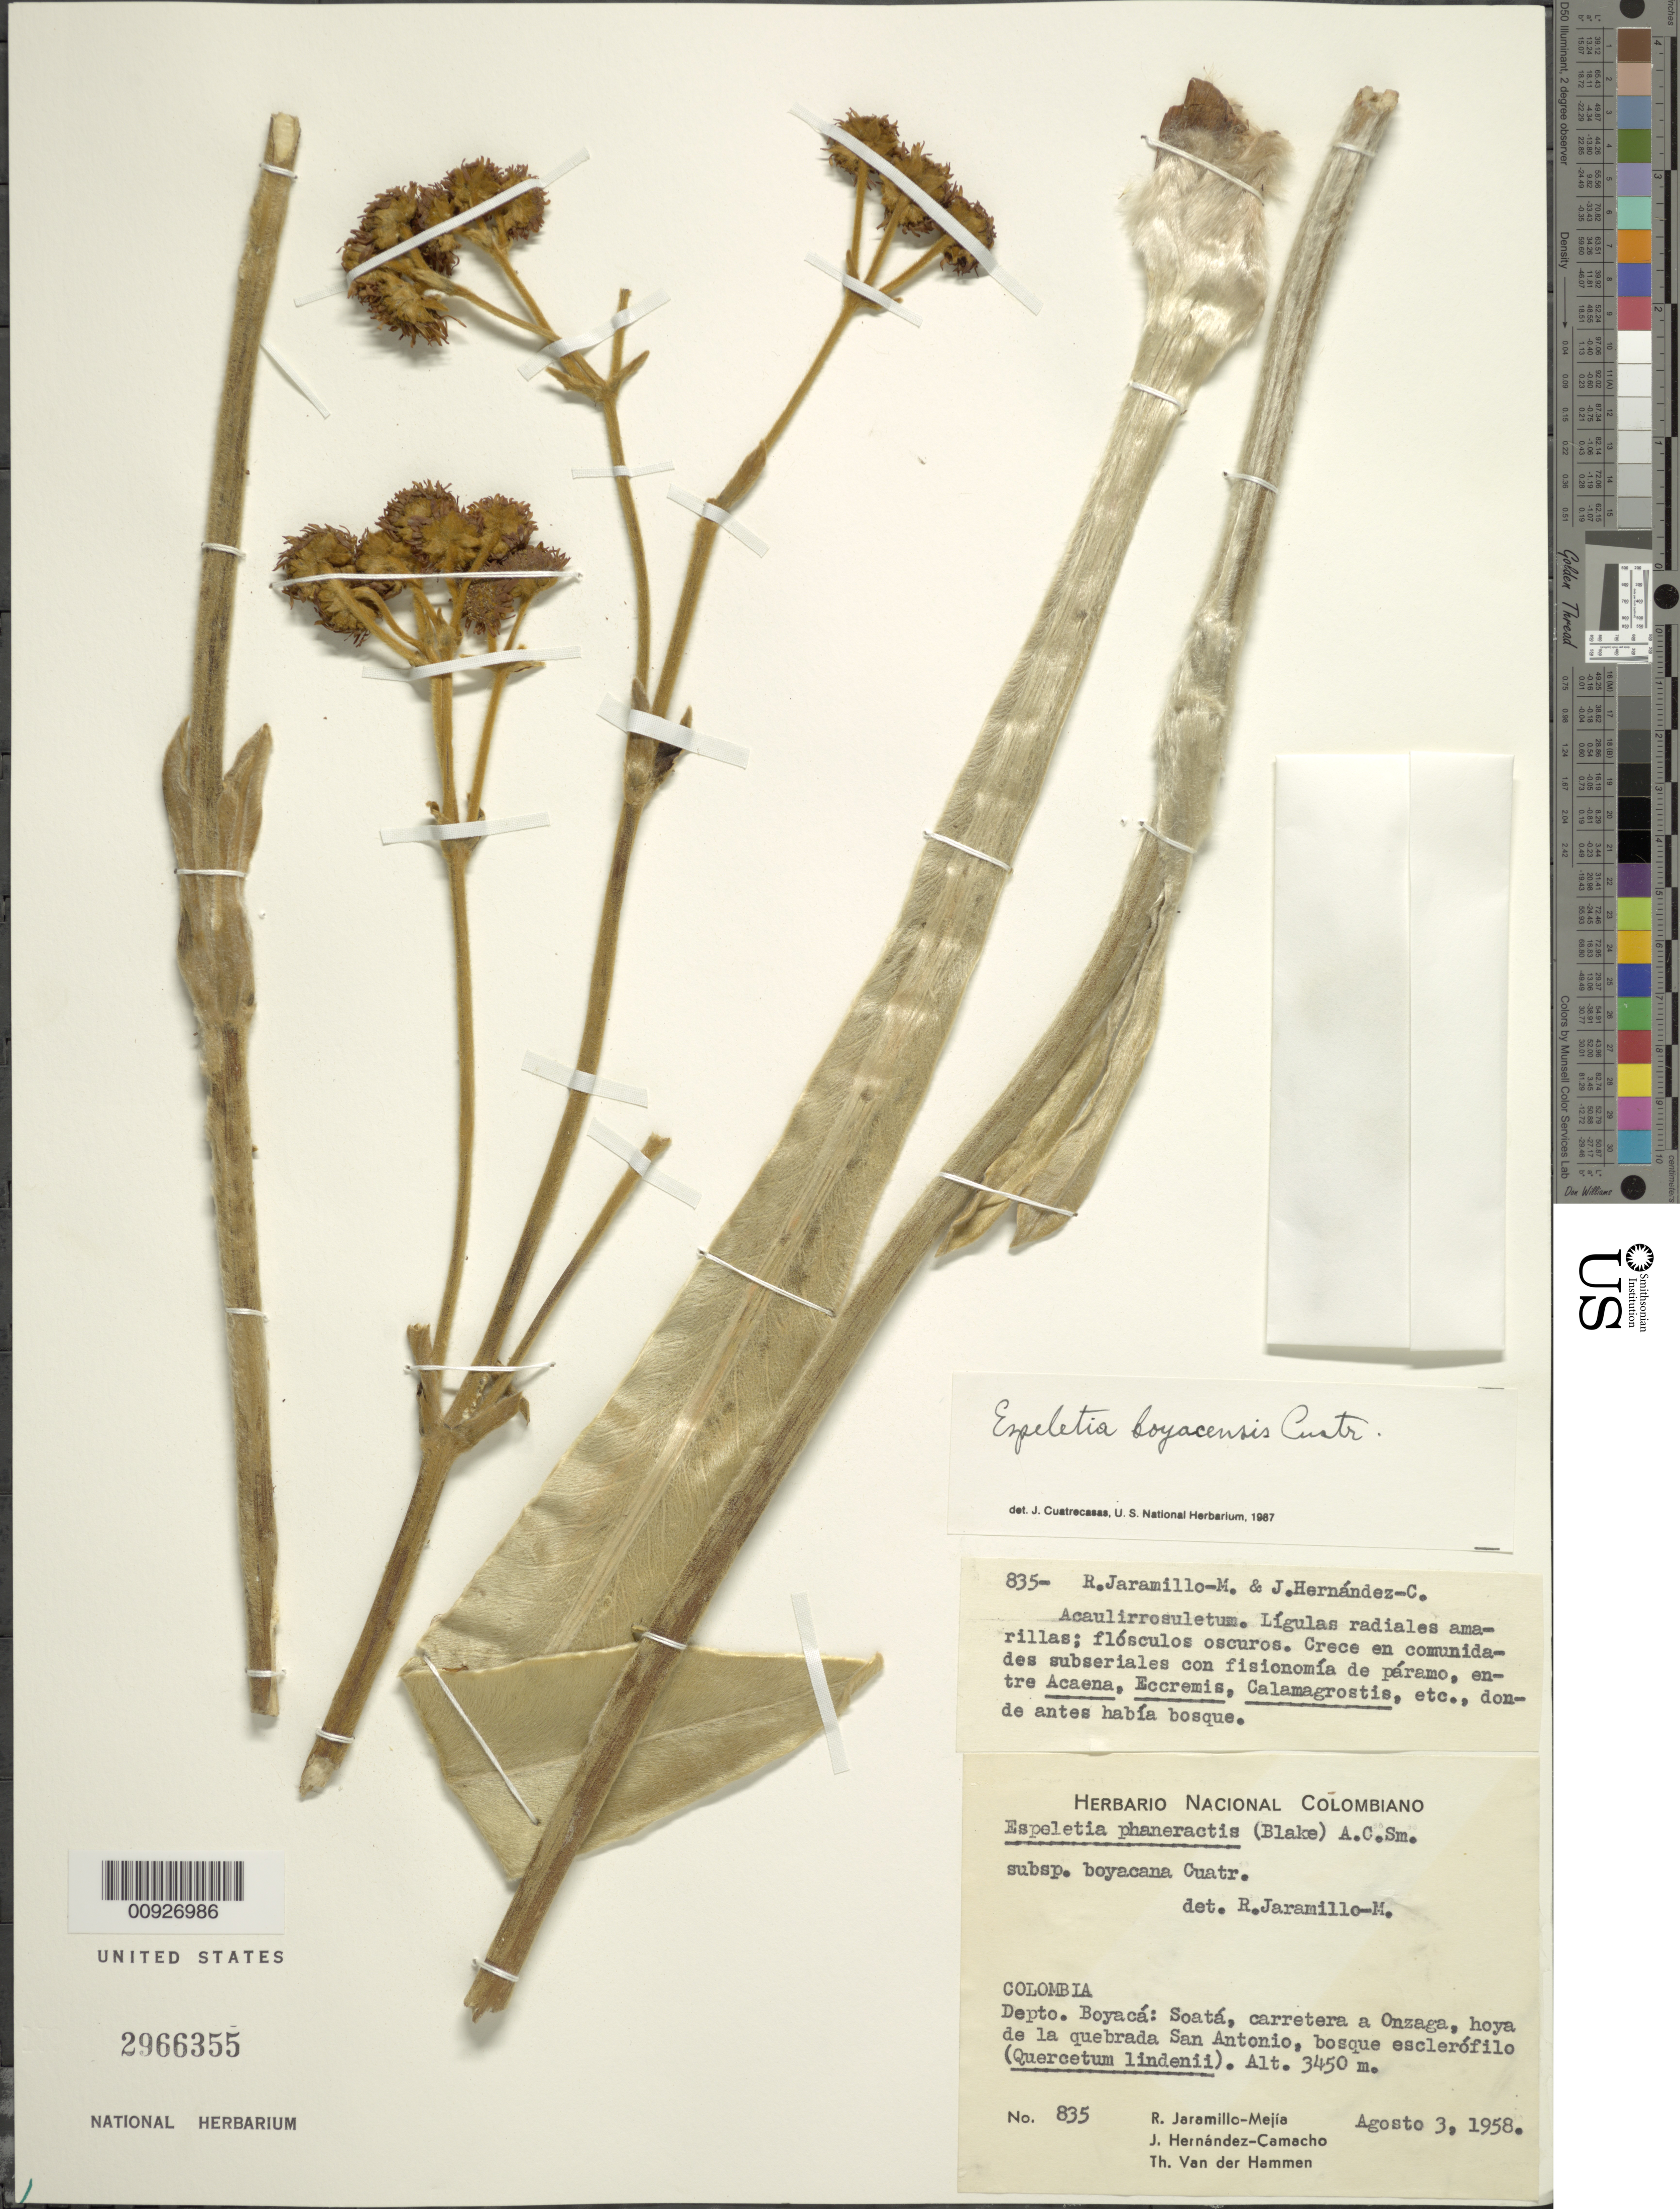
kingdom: Plantae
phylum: Tracheophyta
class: Magnoliopsida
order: Asterales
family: Asteraceae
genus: Espeletia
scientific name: Espeletia boyacensis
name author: Cuatrec.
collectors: R. Jaramillo M., J. Hernandez Camacho & T. Hammen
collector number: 835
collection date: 1958-08-03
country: Colombia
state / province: Boyacá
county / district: M. de Soatá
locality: Soatá, carretera a Onzaga, hoya de la Quebrada San Antonio, bosque esclerófilo (Quercetum lindenii)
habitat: Crece en comunidades subseriales con fisionomía de páramo, entre Acaena, Eccremis, Calamagostris, etc., donde antes había bosque.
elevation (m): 3450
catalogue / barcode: US 2966355